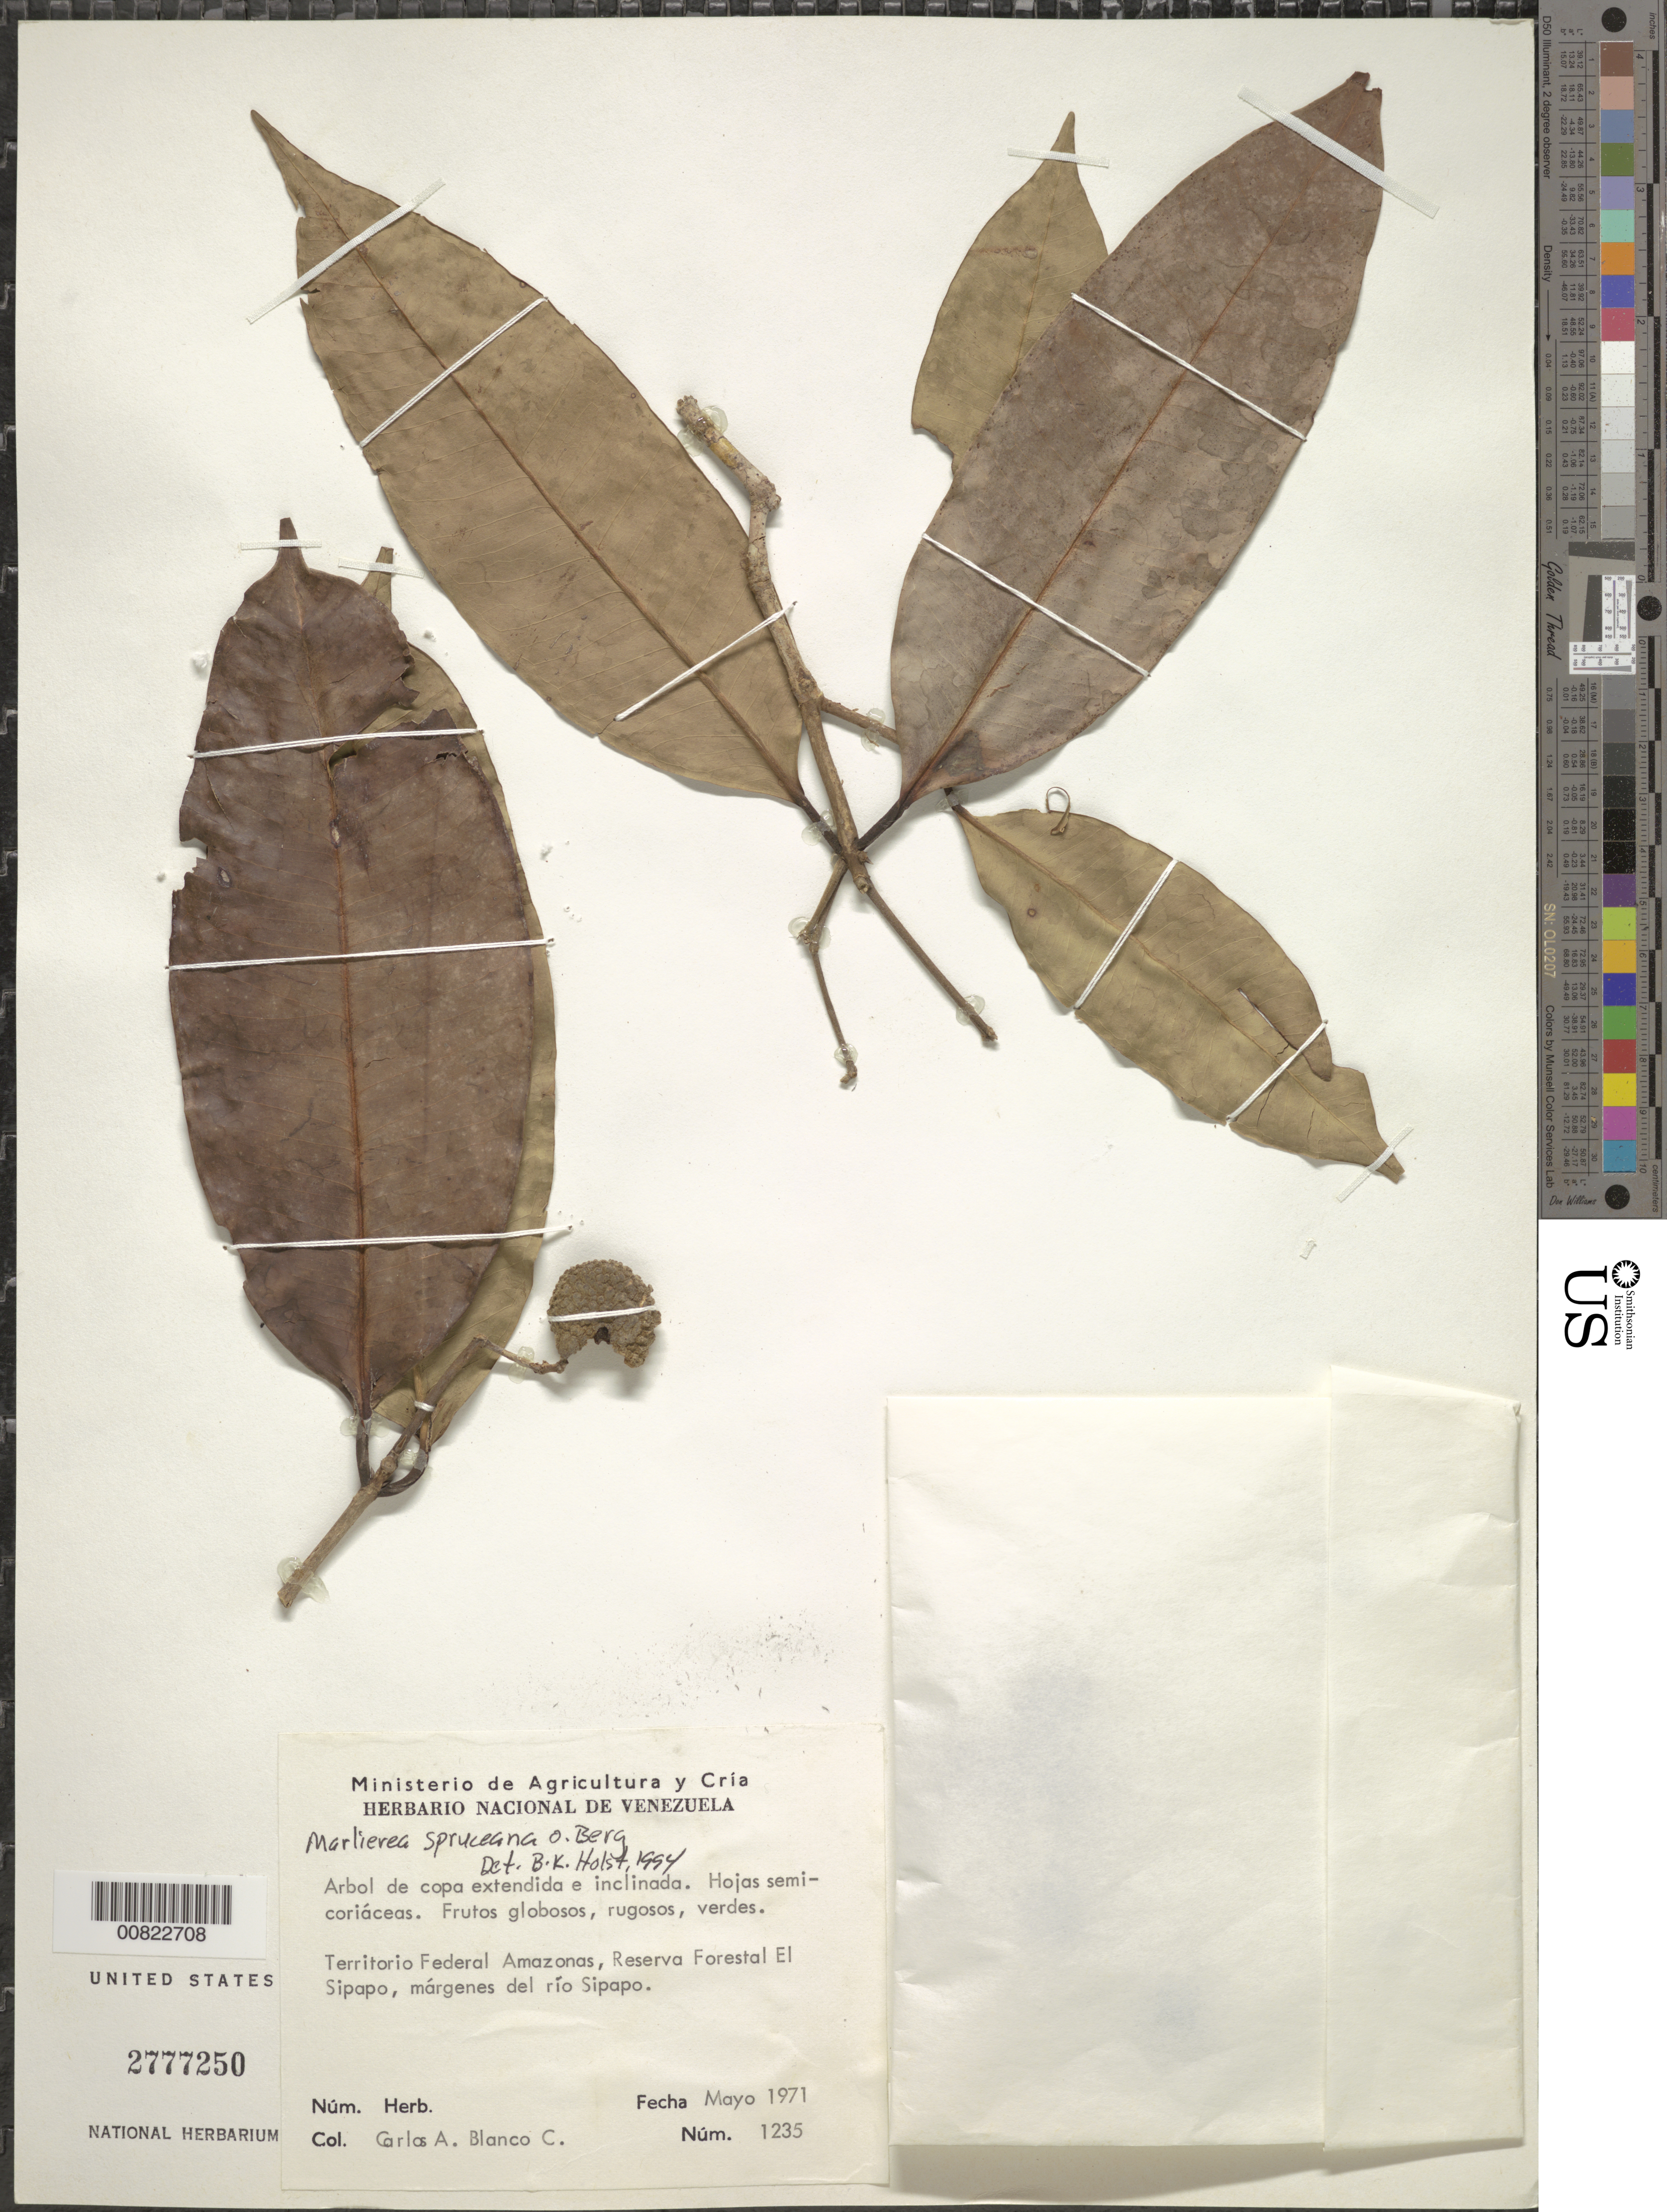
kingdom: Plantae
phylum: Tracheophyta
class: Magnoliopsida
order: Myrtales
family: Myrtaceae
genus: Myrcia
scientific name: Myrcia uaupensis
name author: (O. Berg) Gaem & E. Lucas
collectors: C. A. Blanco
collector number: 1235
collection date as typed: May-71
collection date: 1971-05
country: Venezuela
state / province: Amazonas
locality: Reserva Forestal El Sipapo, Río Sipapo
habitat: Edge of river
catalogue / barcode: US 2777250